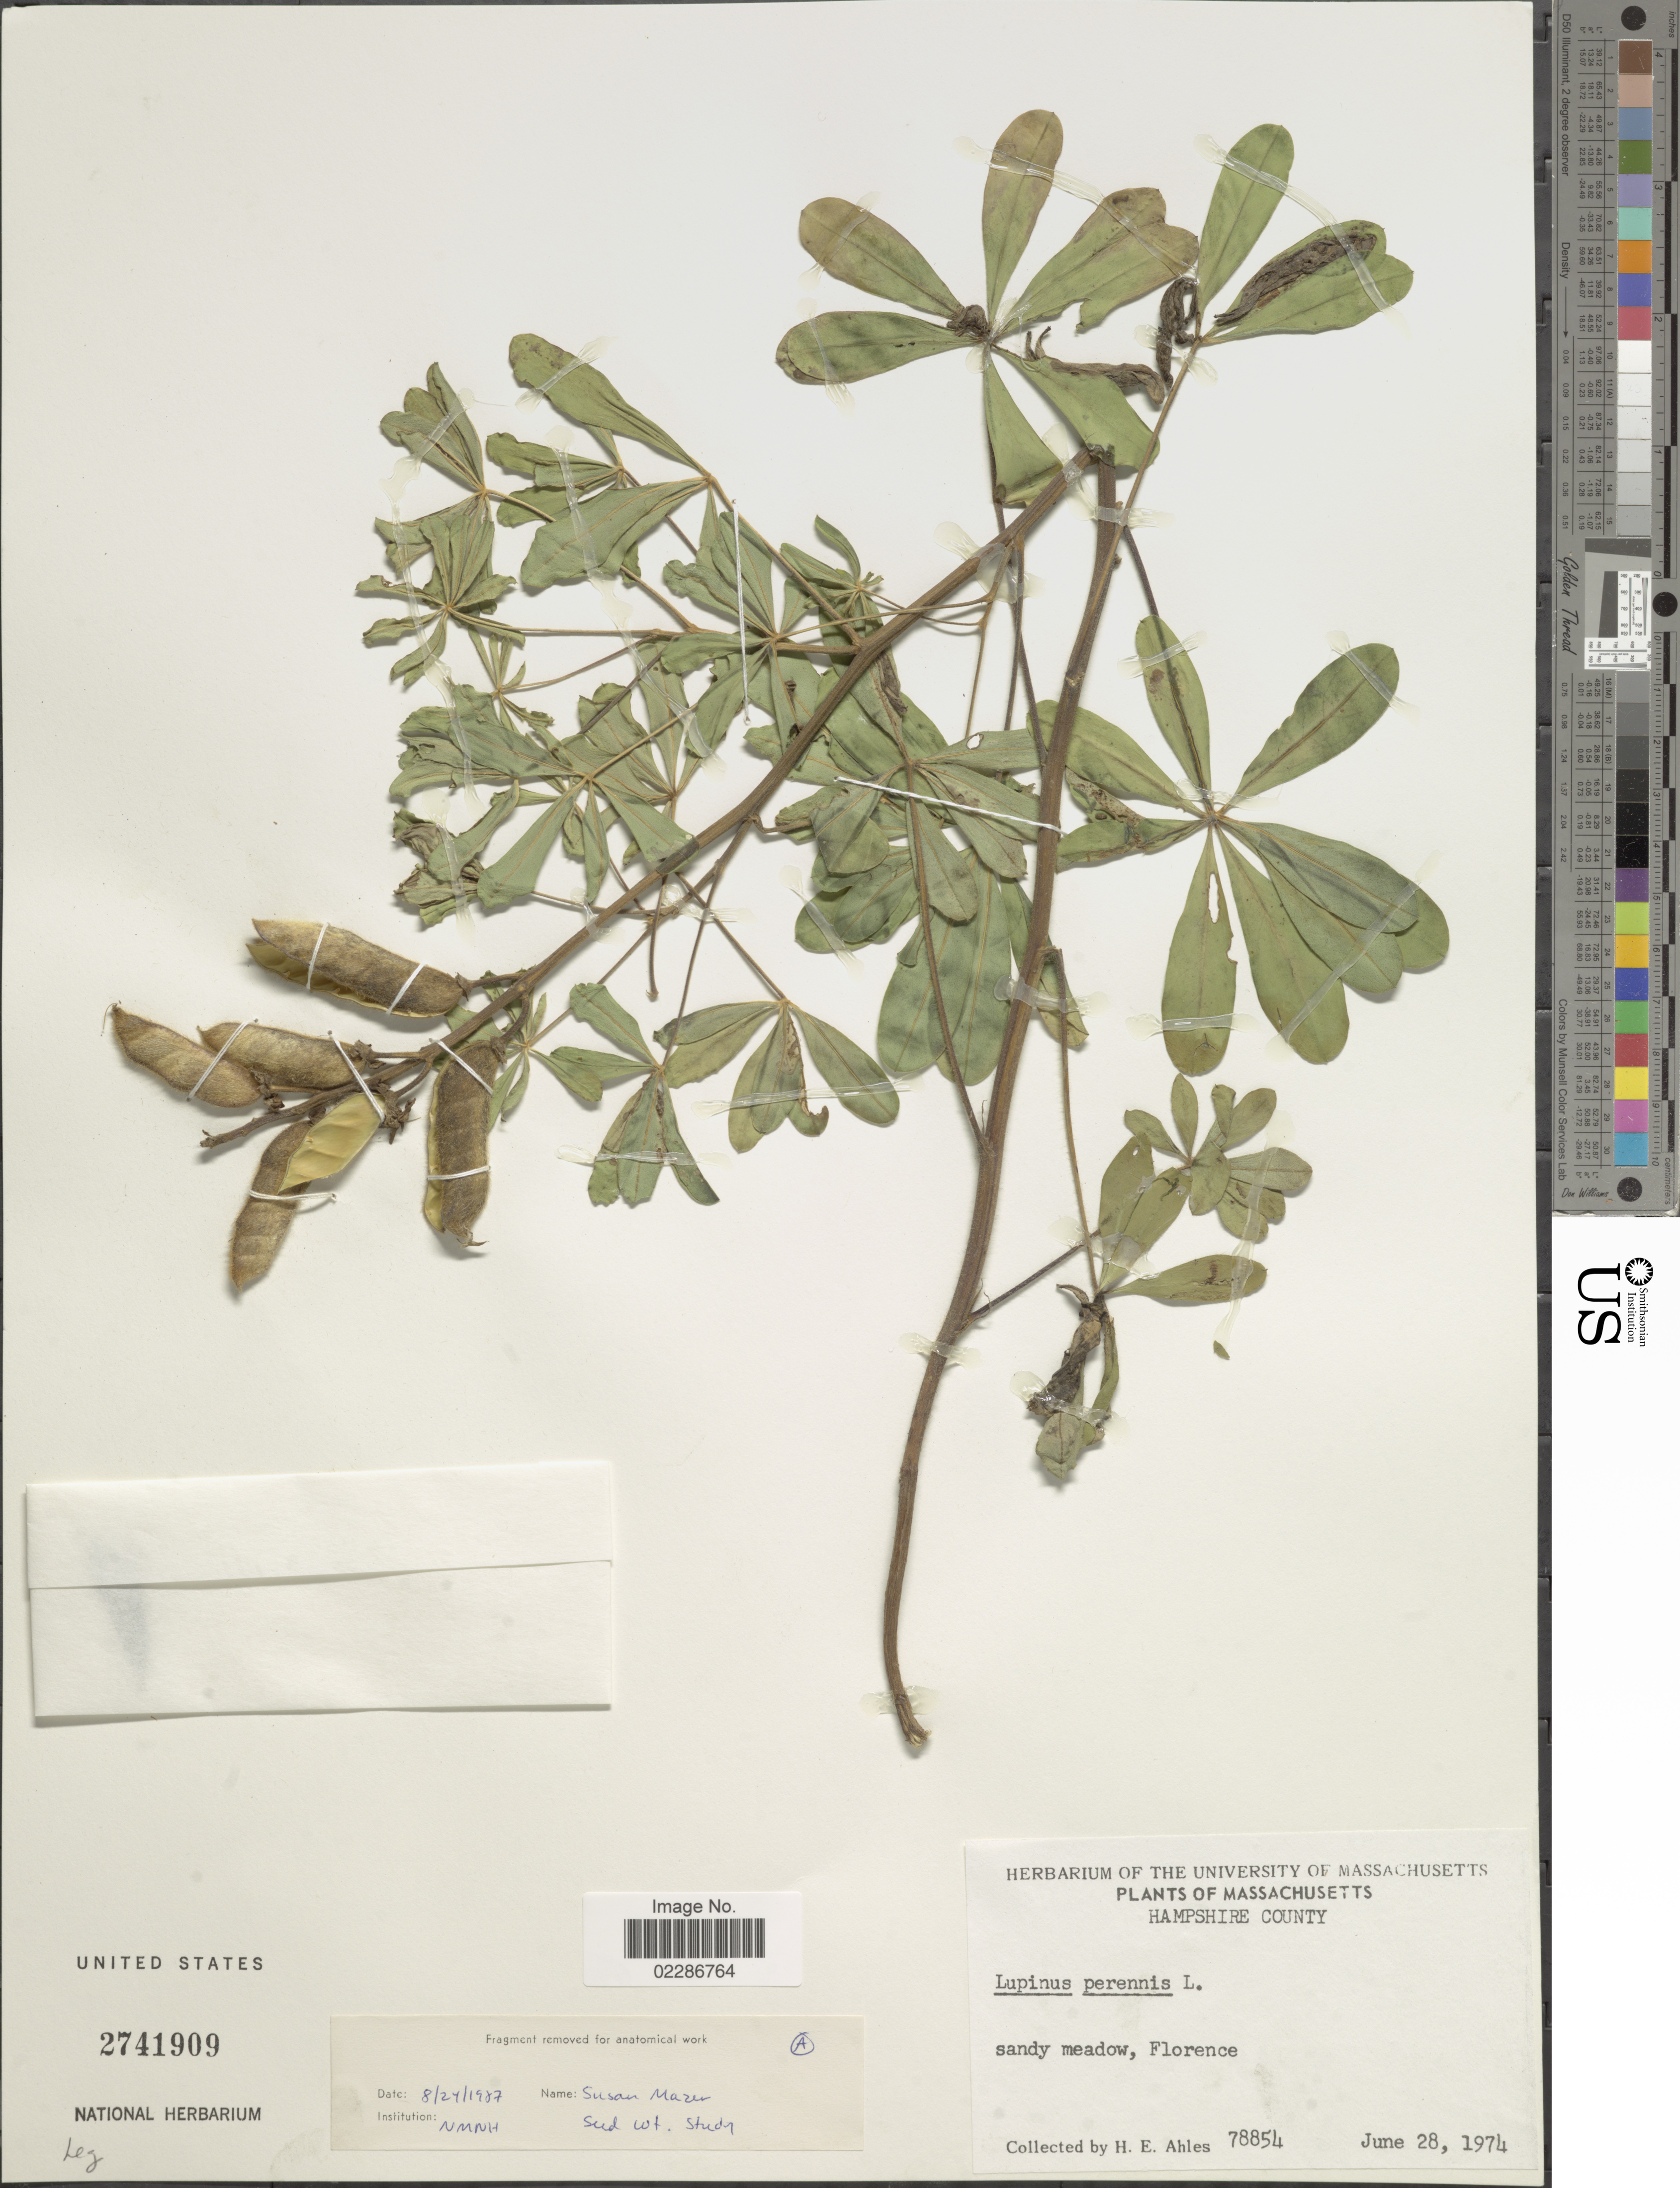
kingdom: Plantae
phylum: Tracheophyta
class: Magnoliopsida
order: Fabales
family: Fabaceae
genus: Lupinus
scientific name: Lupinus perennis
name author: L.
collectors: H. E. Ahles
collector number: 78854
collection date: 1974-06-28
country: United States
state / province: Massachusetts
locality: Hampshire County, sandy meadow, Florence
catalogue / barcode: US 2741909